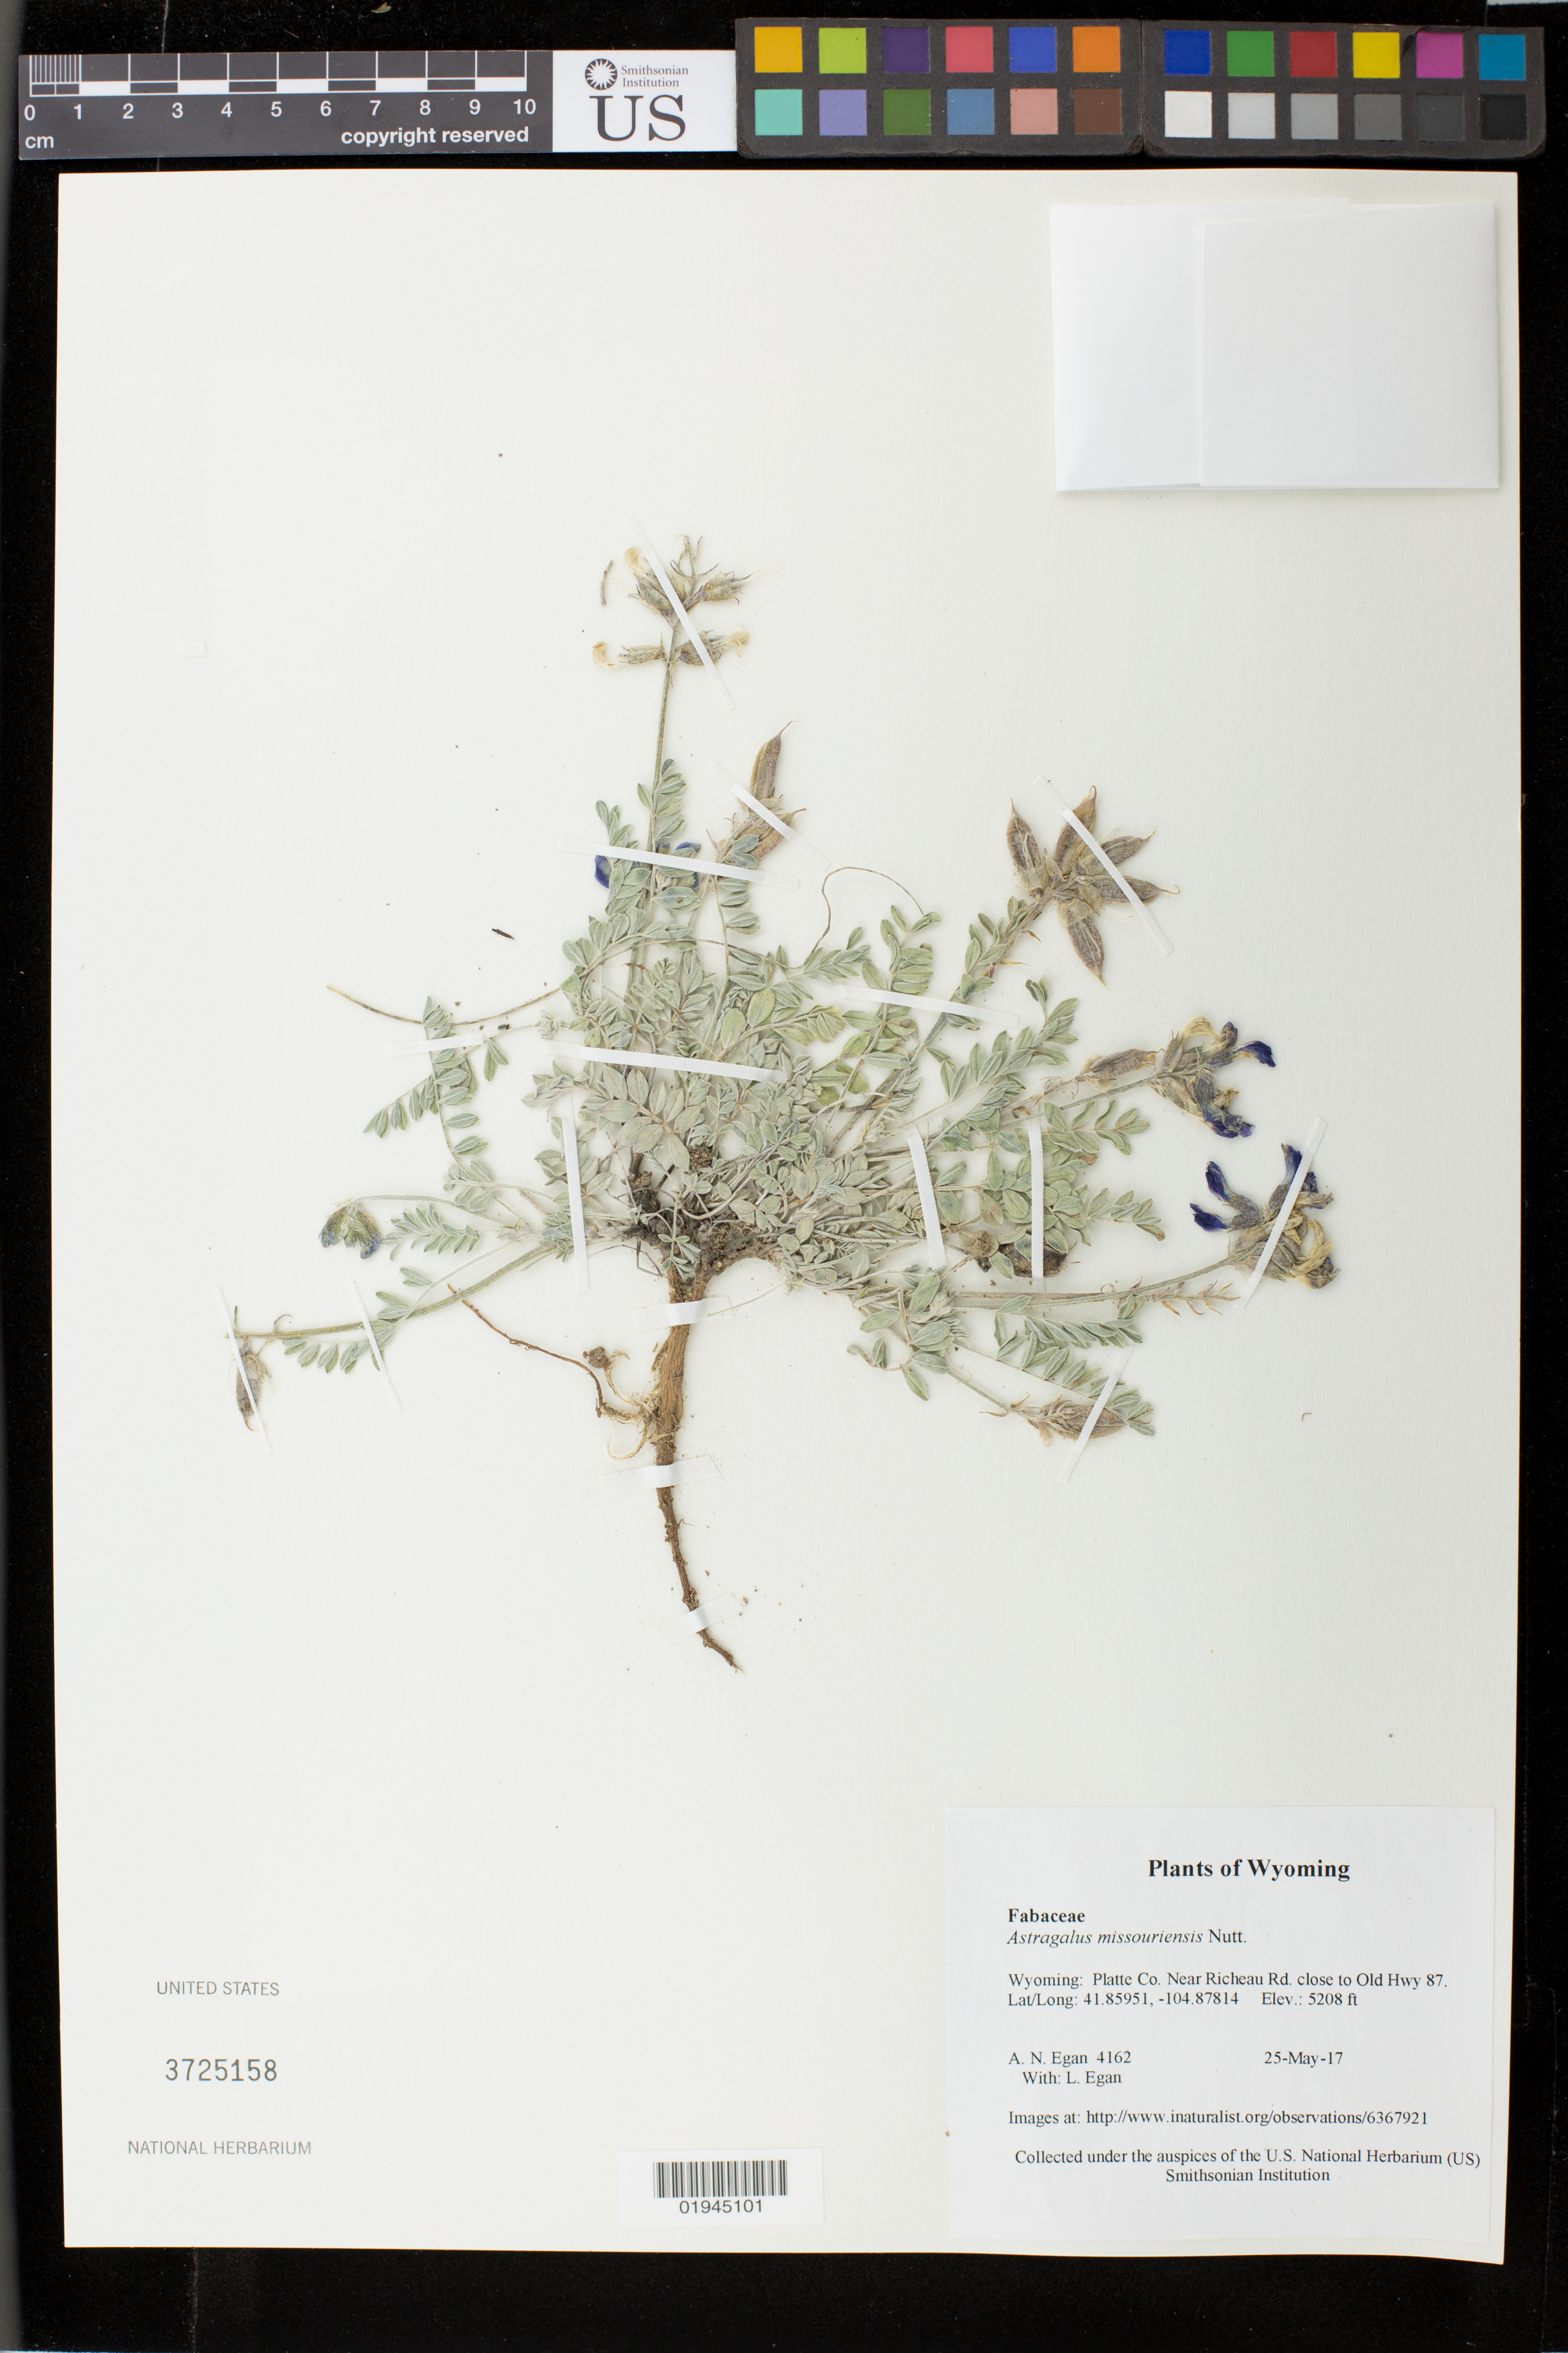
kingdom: Plantae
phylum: Tracheophyta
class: Magnoliopsida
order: Fabales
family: Fabaceae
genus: Astragalus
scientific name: Astragalus missouriensis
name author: Nutt.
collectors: A. N. Egan & L. Egan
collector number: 4162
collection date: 2017-05-25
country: United States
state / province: Wyoming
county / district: Platte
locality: Near Richeau Rd. close to Old Hwy 87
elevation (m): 1587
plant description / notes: http://www.inaturalist.org/observations/6367921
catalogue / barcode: US 3725158